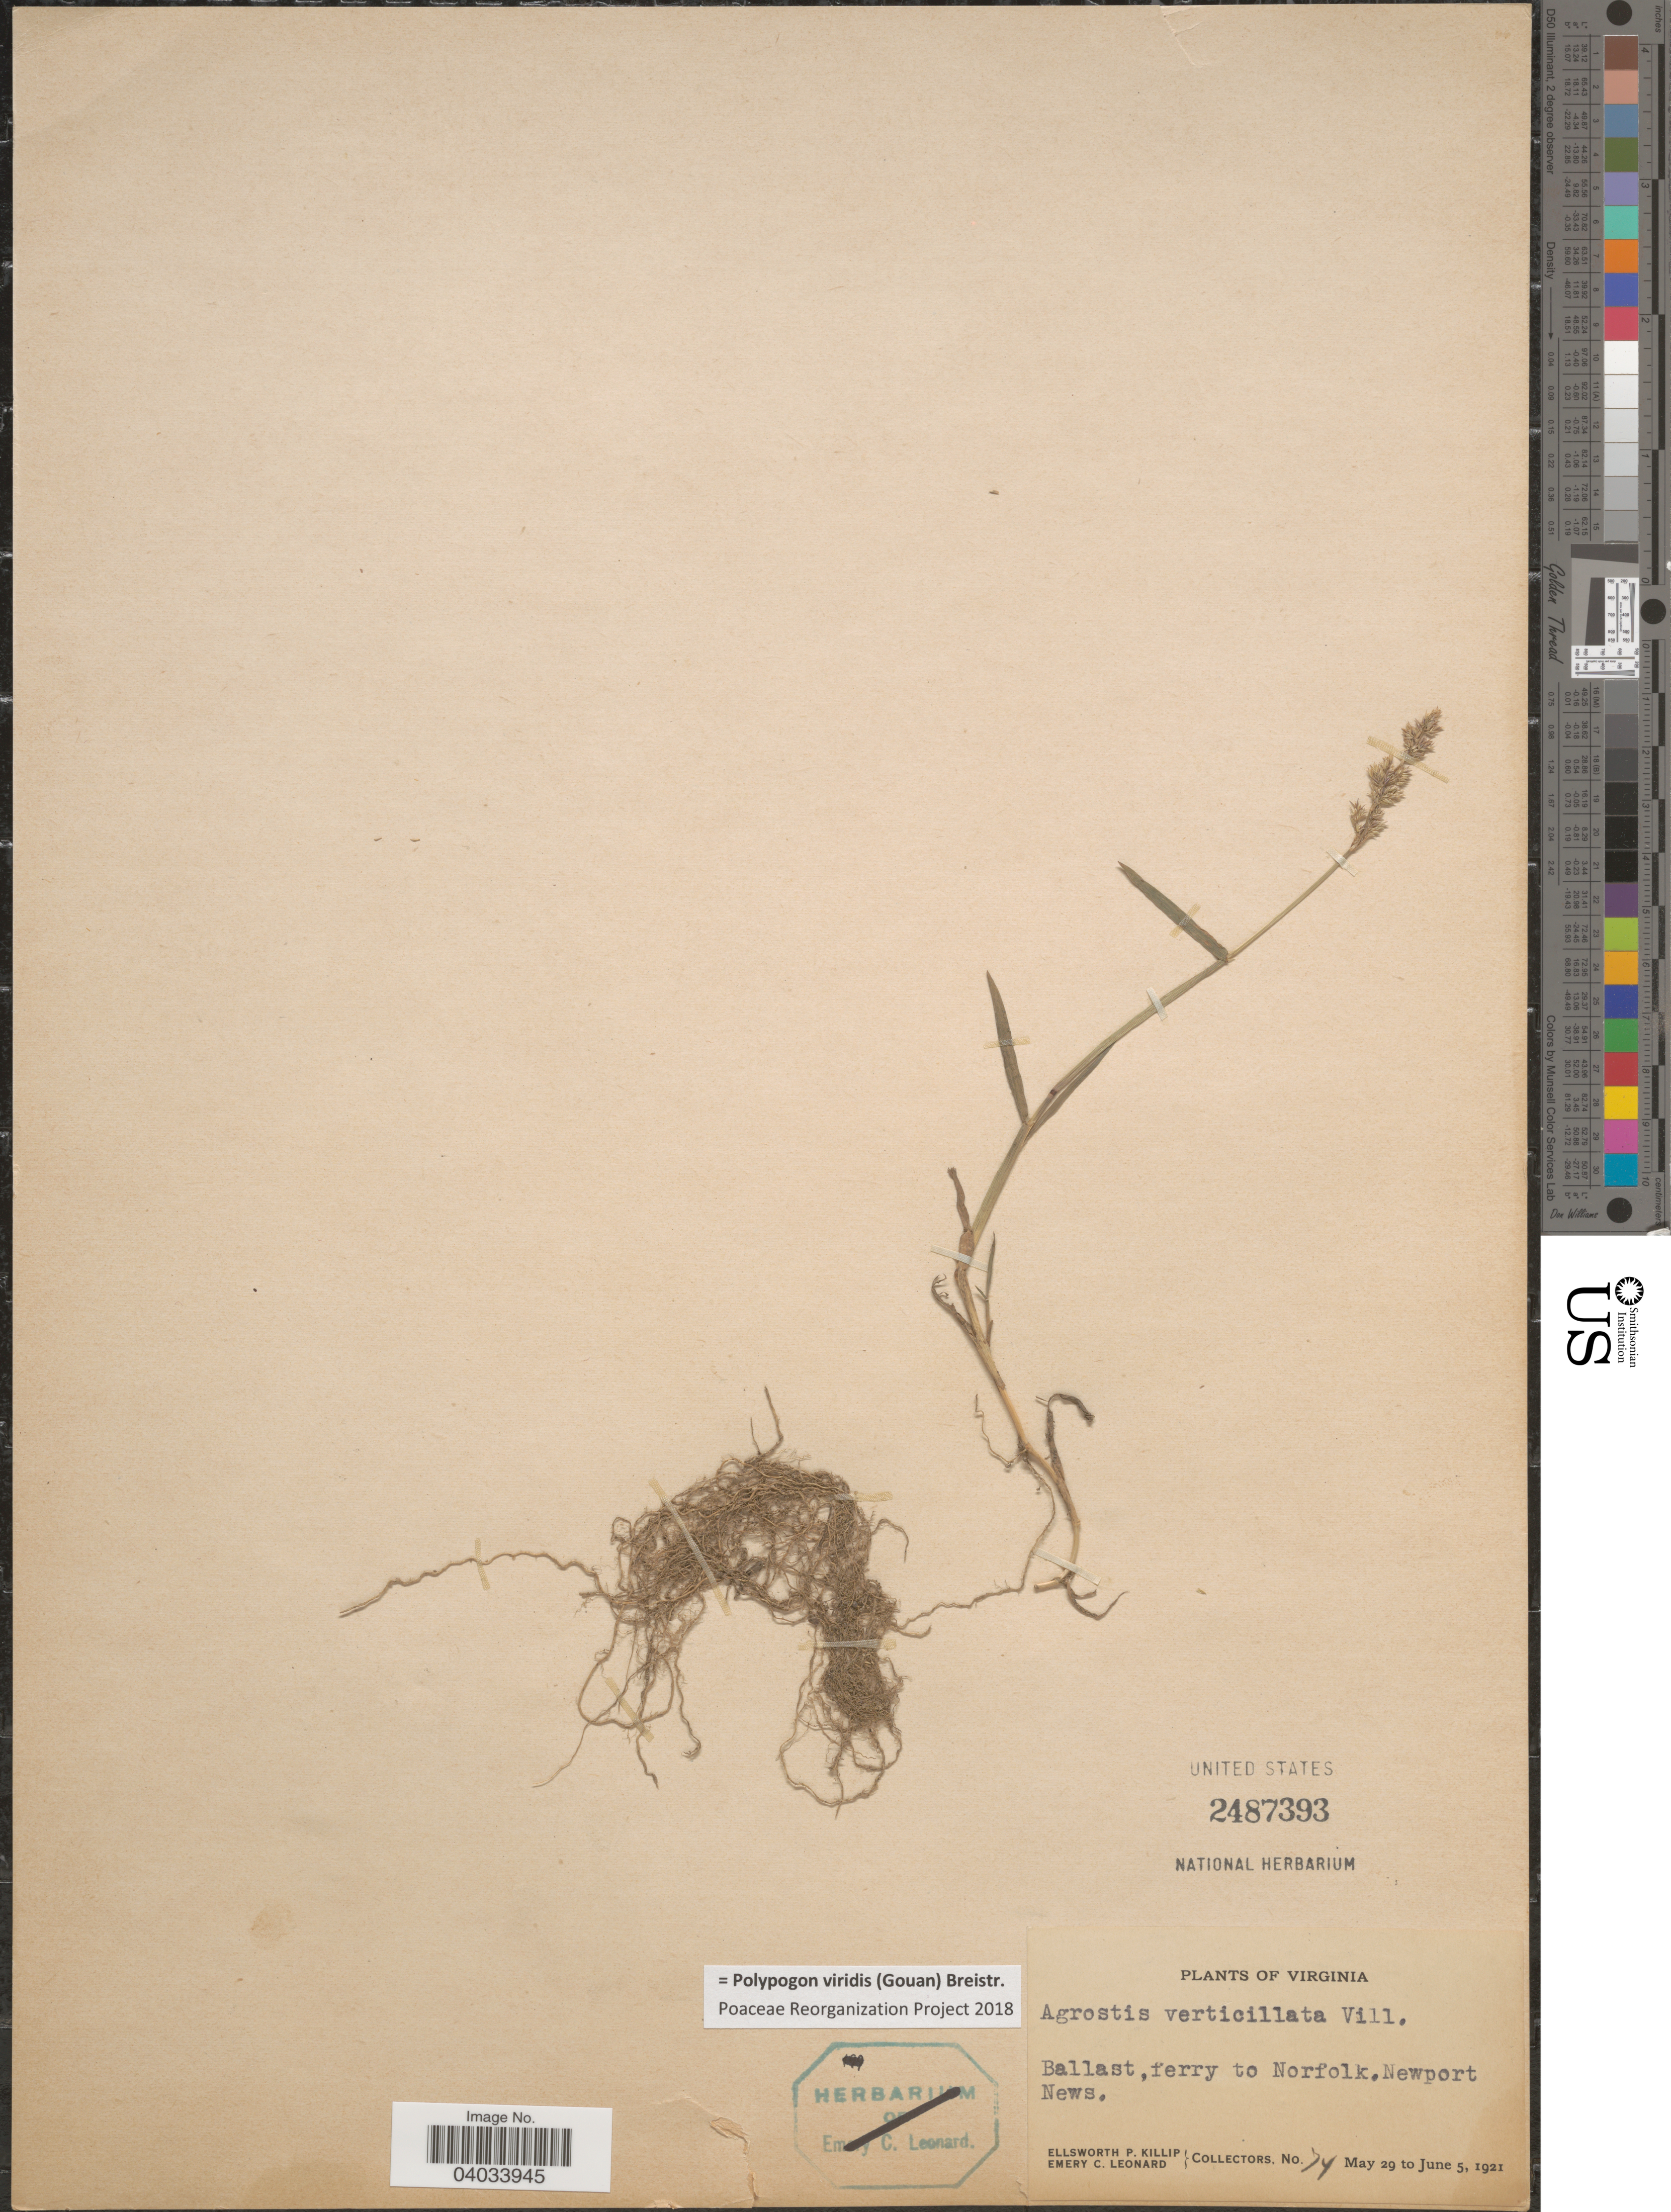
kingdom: Plantae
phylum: Tracheophyta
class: Liliopsida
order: Poales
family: Poaceae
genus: Polypogon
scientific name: Polypogon viridis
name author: (Gouan) Breistroffer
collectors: E. P. Killip & E. C. Leonard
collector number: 74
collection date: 1921-05-29/1921-06-05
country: United States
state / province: Virginia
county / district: City of Newport News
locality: Ballast, ferry to Norfolk, Newport News.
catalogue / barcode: US 2487393